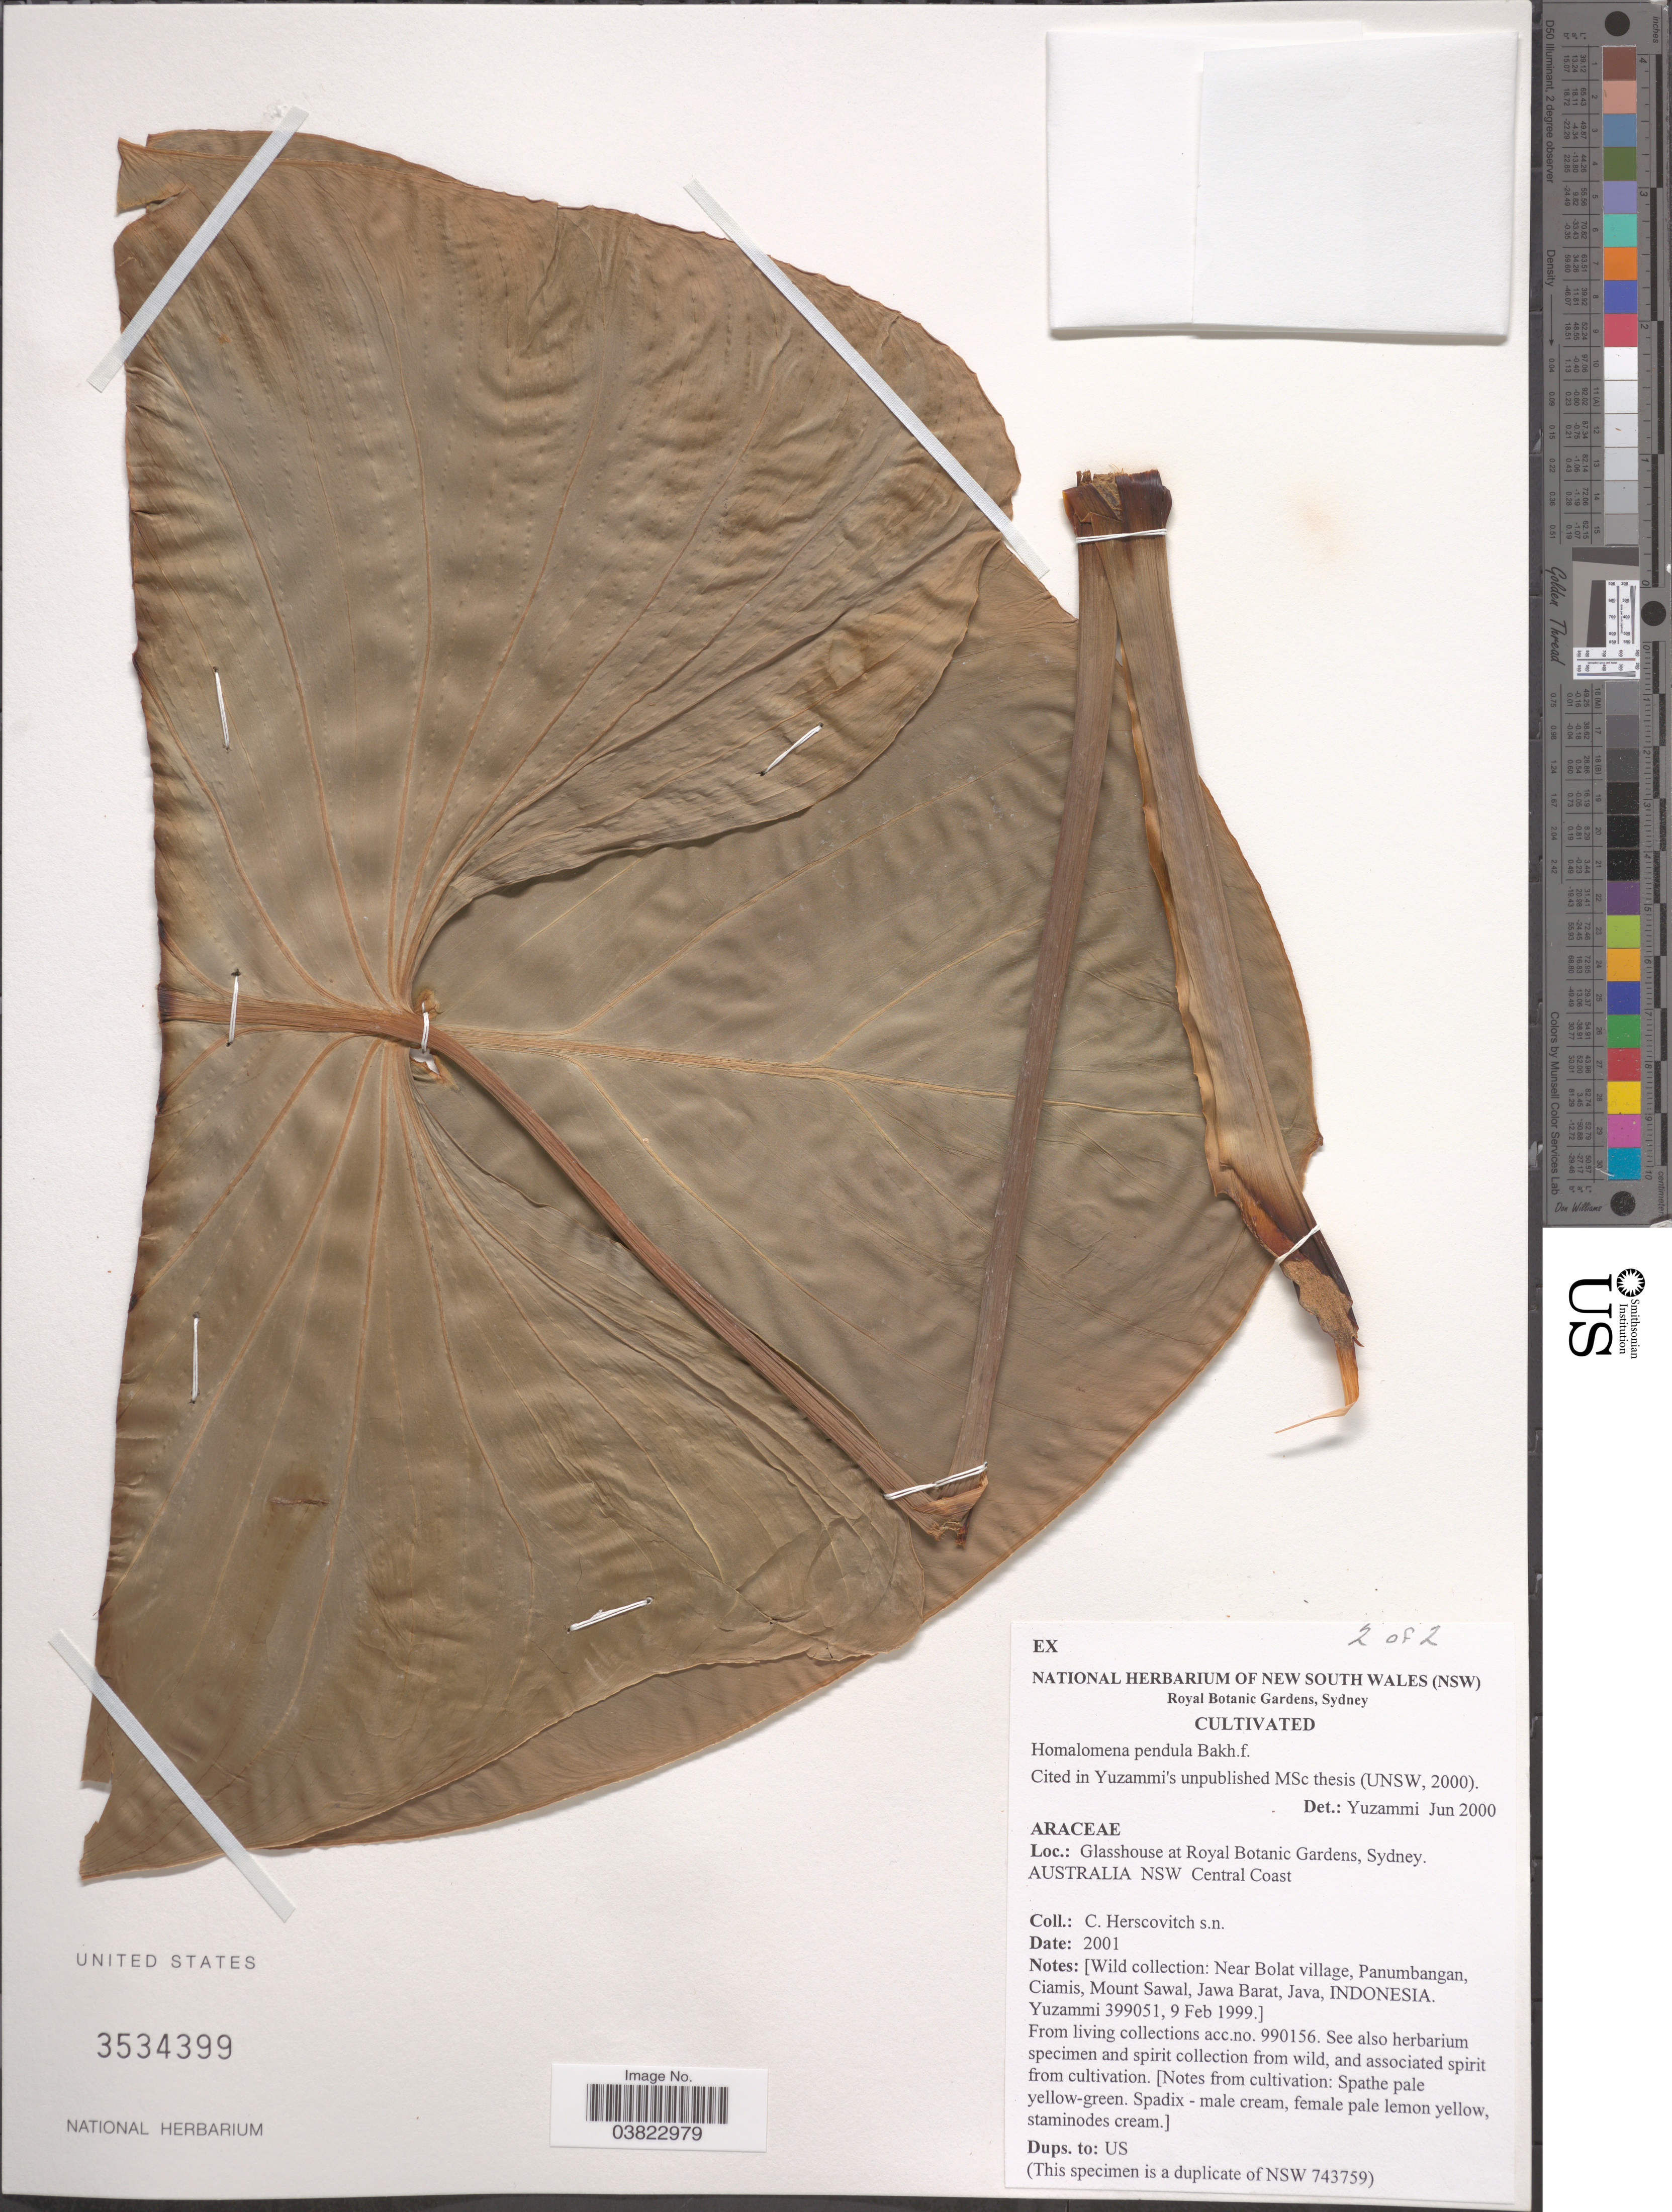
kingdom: Plantae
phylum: Tracheophyta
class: Liliopsida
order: Alismatales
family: Araceae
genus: Homalomena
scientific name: Homalomena pendula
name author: (Blume) Bakh. f.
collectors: C. Herscovitch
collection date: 2001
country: Australia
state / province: New South Wales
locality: Glasshouse at the Royal Botanic Gardens, Sydney. Central Coast.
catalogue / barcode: US 3534399